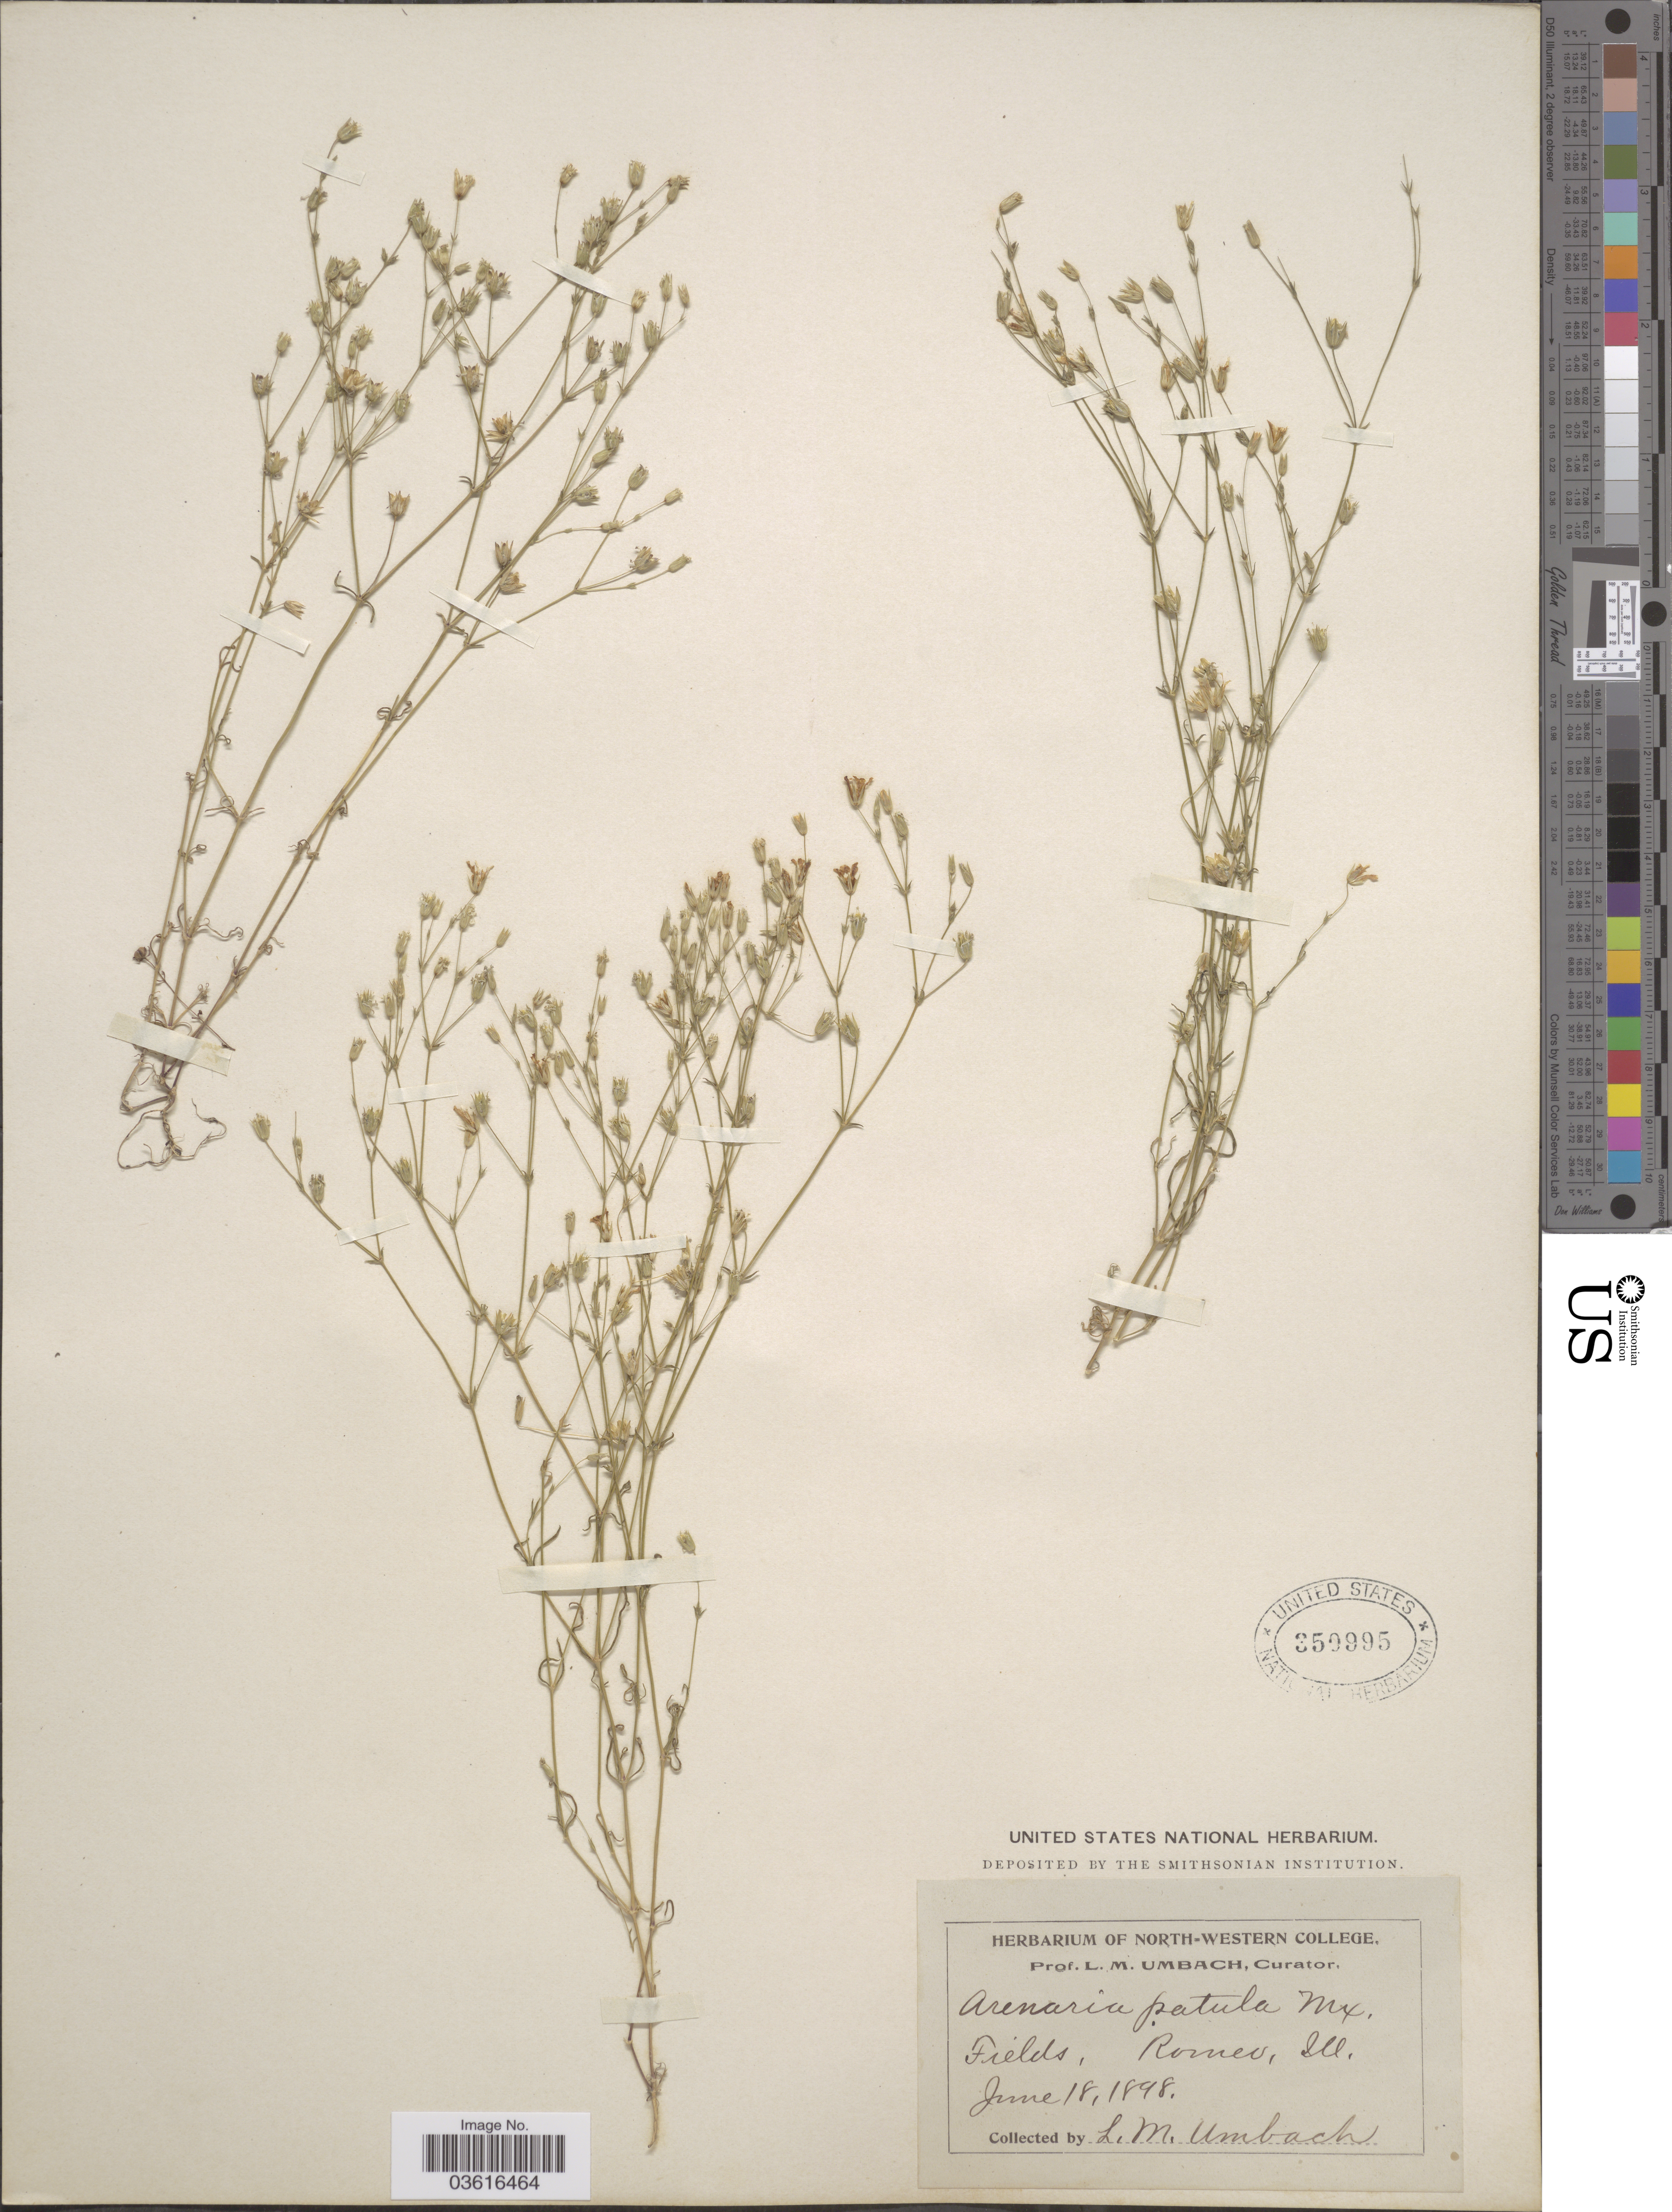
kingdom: Plantae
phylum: Tracheophyta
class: Magnoliopsida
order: Caryophyllales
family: Caryophyllaceae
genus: Minuartia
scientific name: Minuartia patula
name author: (Michx.) Mattf.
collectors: L. M. Umbach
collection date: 1898-06-18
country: United States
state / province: Illinois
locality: Fields, Romeo.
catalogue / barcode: US 350995